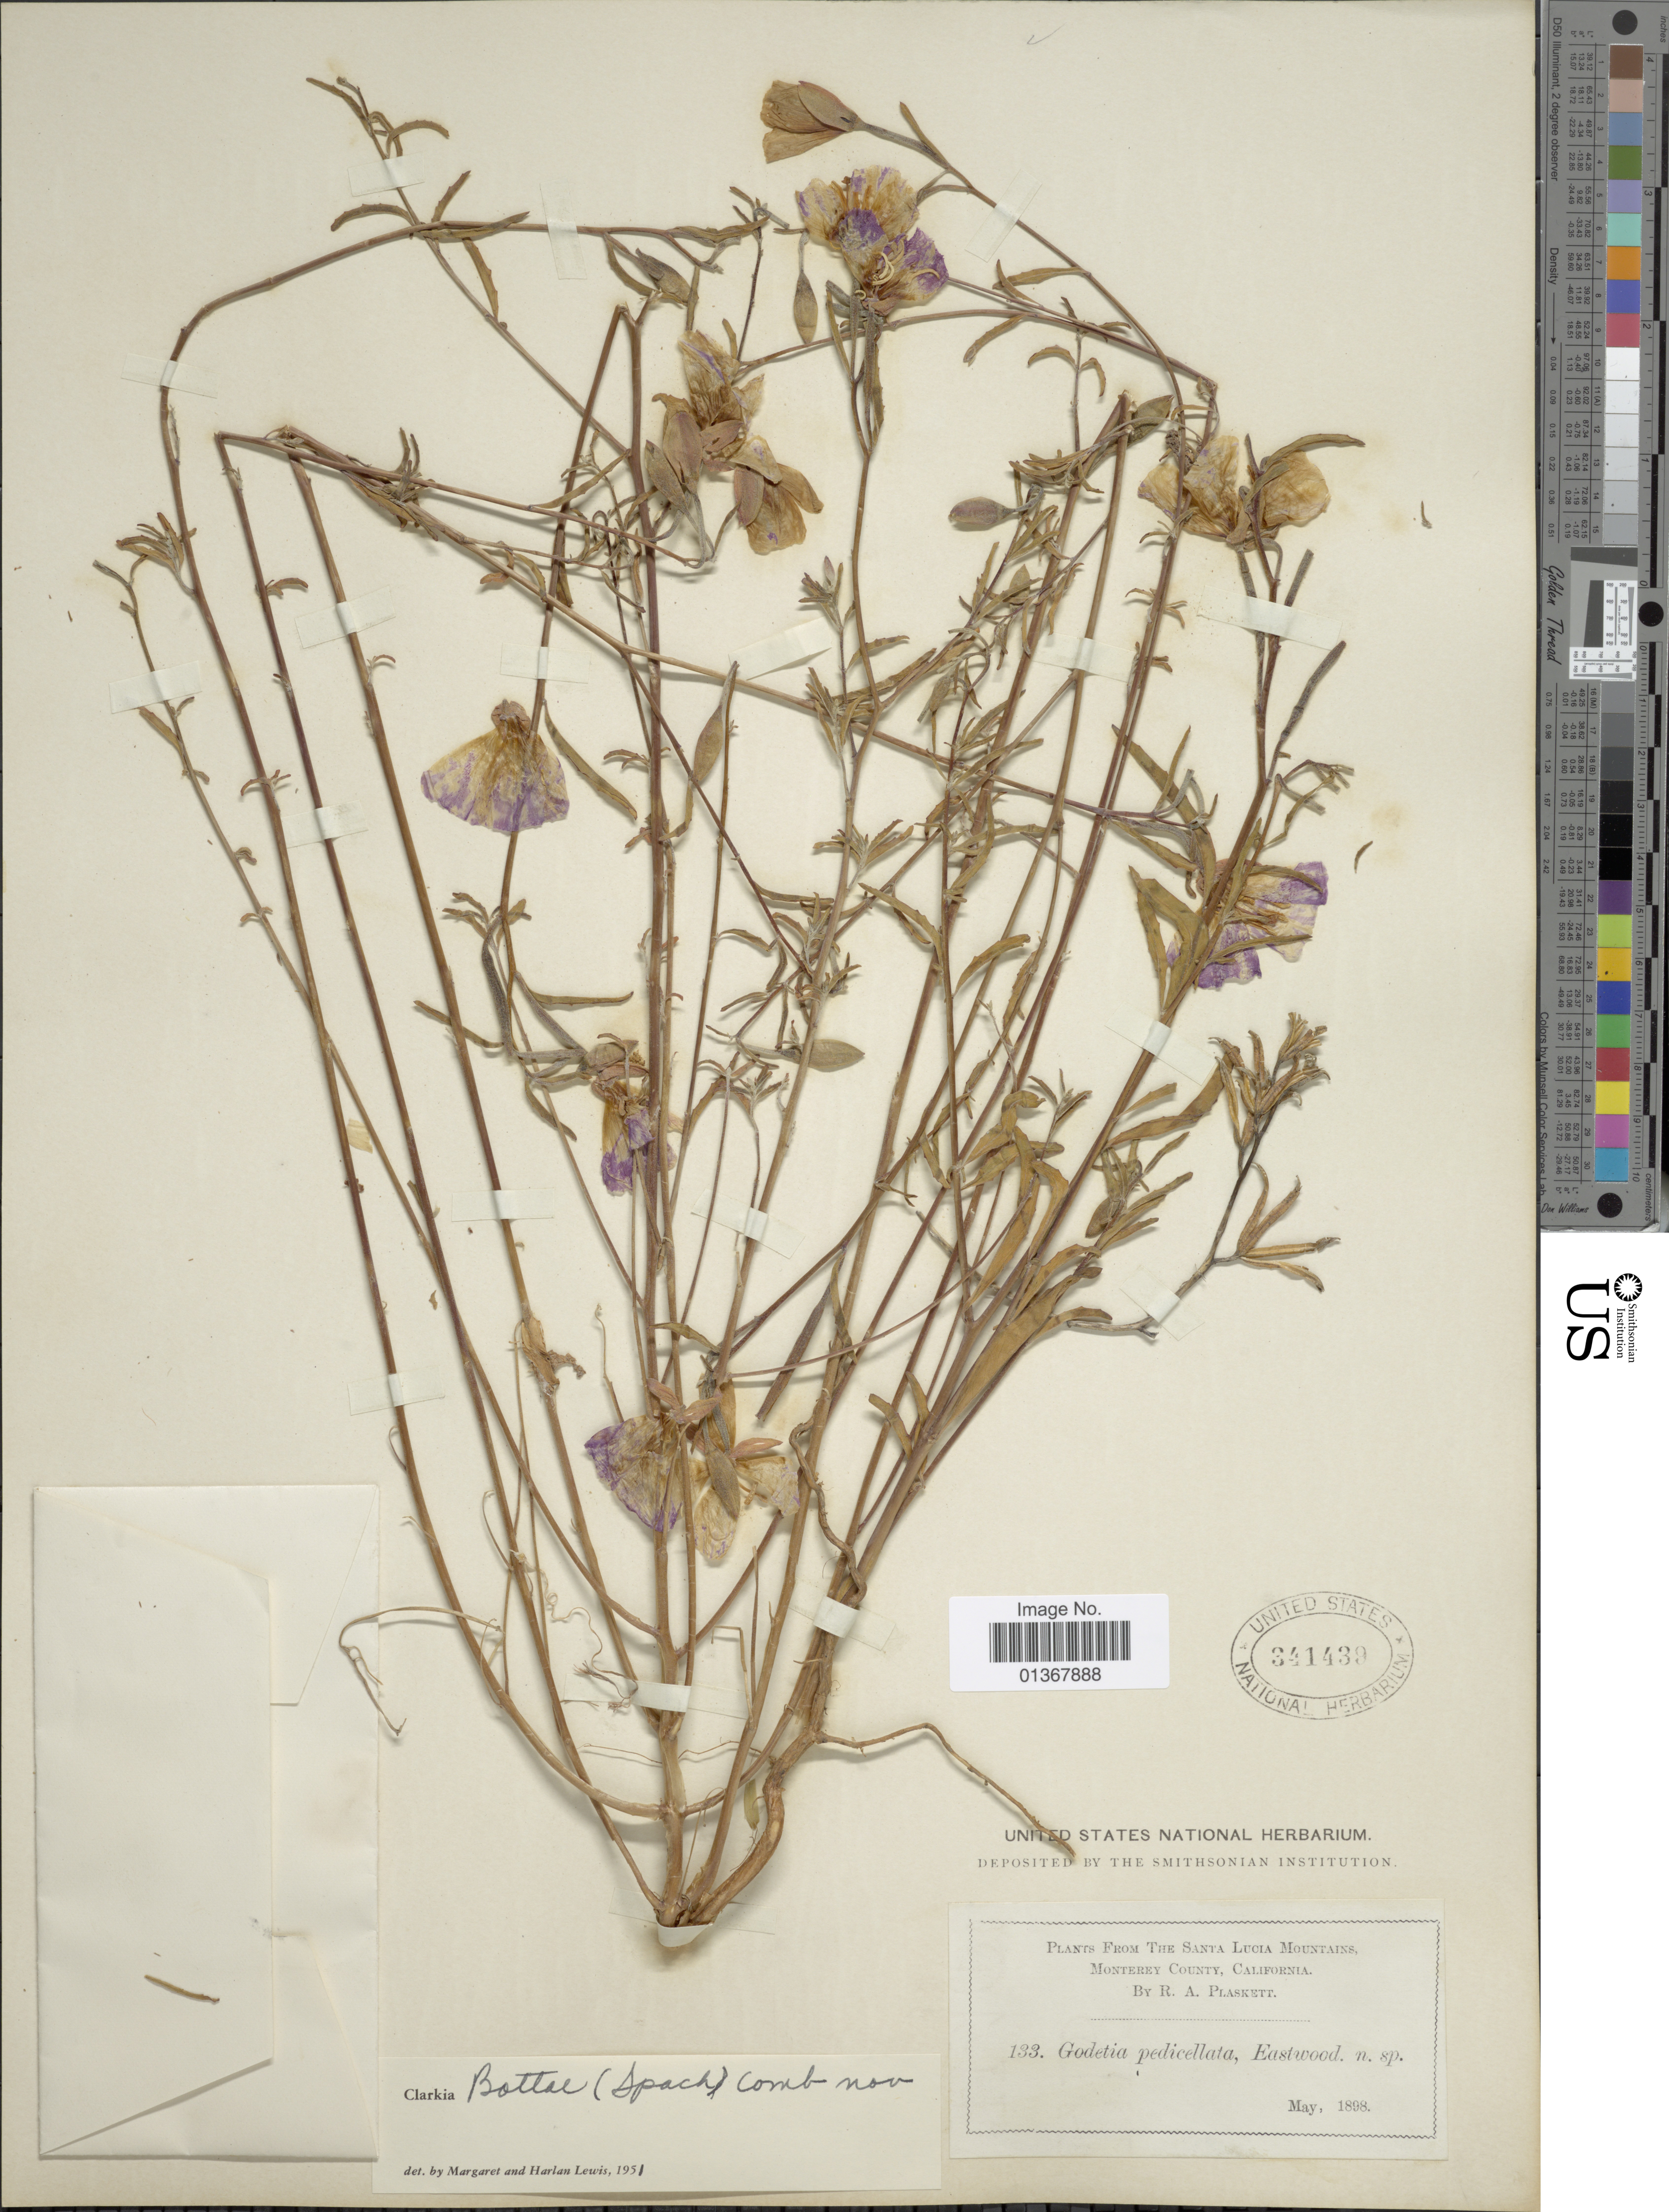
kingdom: Plantae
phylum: Tracheophyta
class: Magnoliopsida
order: Myrtales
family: Onagraceae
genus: Clarkia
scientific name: Clarkia bottae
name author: (Spach) F. H. Lewis & M.E. Lewis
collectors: R. Plaskett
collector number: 133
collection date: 1898-05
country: United States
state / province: California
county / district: Monterey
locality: Santa Lucia Mountains, Monterey County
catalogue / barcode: US 341439